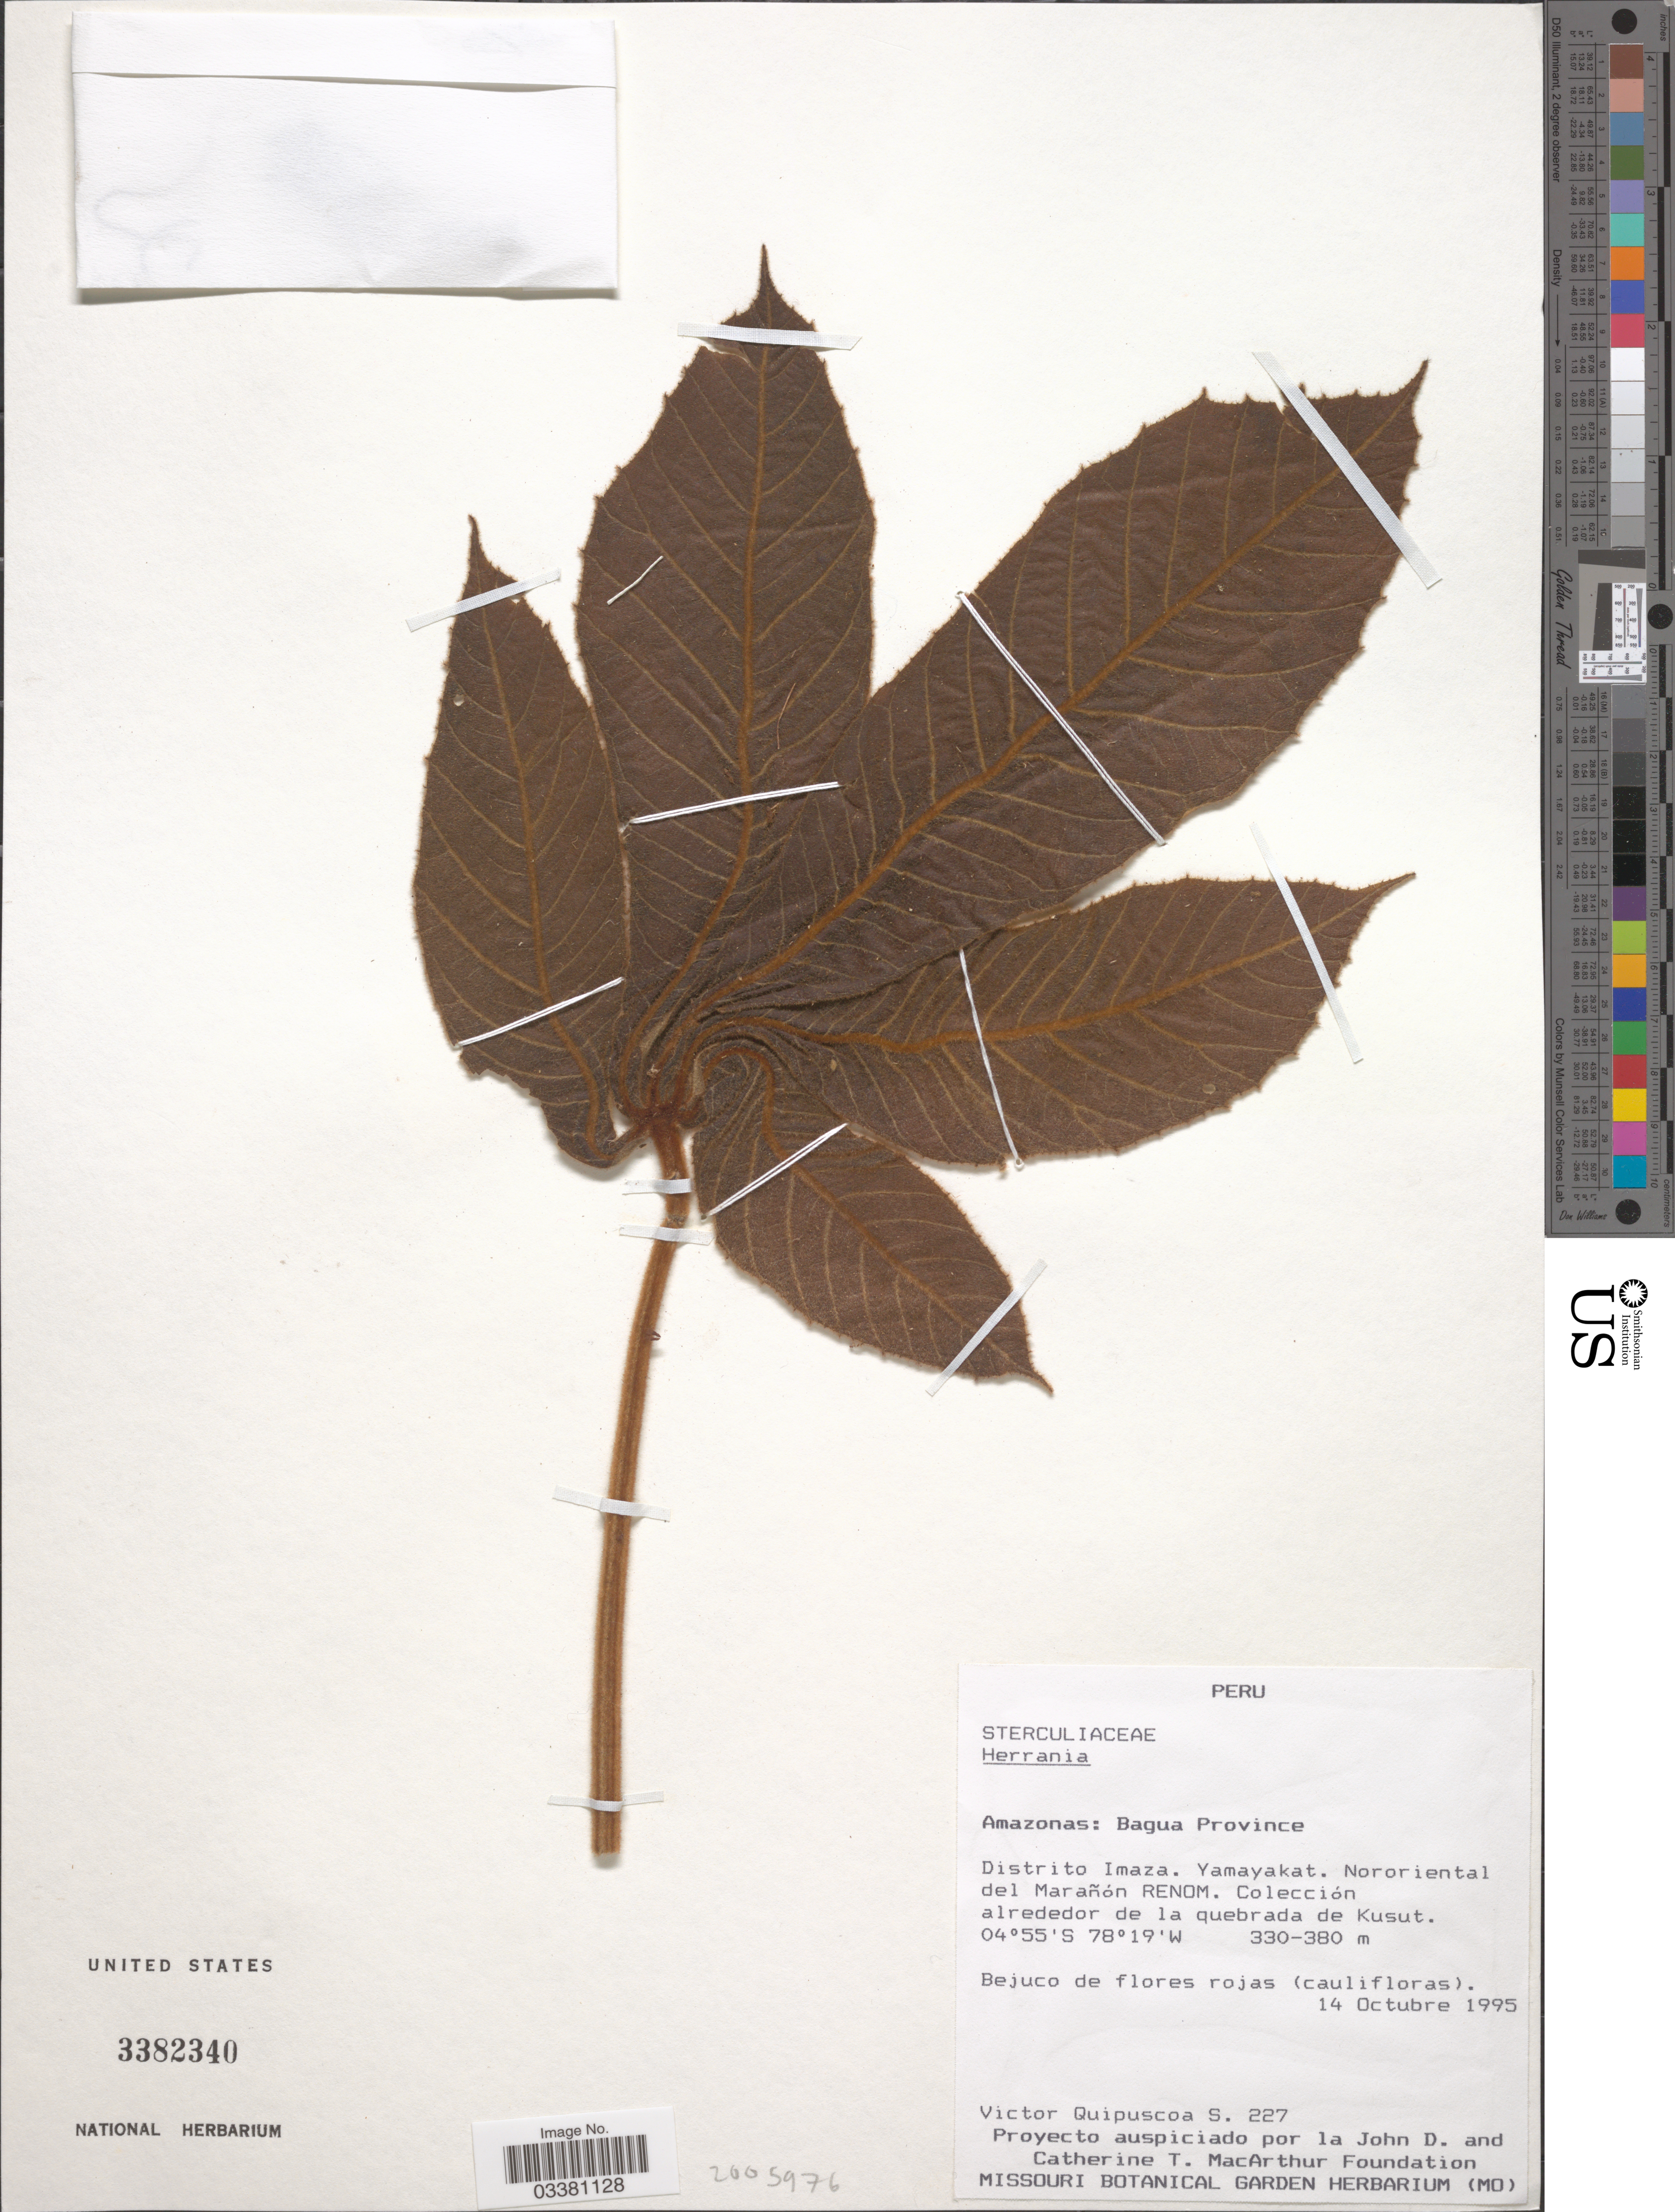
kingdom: Plantae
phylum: Tracheophyta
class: Magnoliopsida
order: Malvales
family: Malvaceae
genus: Herrania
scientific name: Herrania sp.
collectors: V. Quipuscoa S.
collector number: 227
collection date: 1995-10-14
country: Peru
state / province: Amazonas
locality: Bagua Province. Distrito Imaza. Yamayakat. Nororiental del Marañon RENOM. Colección alrededor de la quebrada de Kusut.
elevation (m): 330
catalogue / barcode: US 3382340